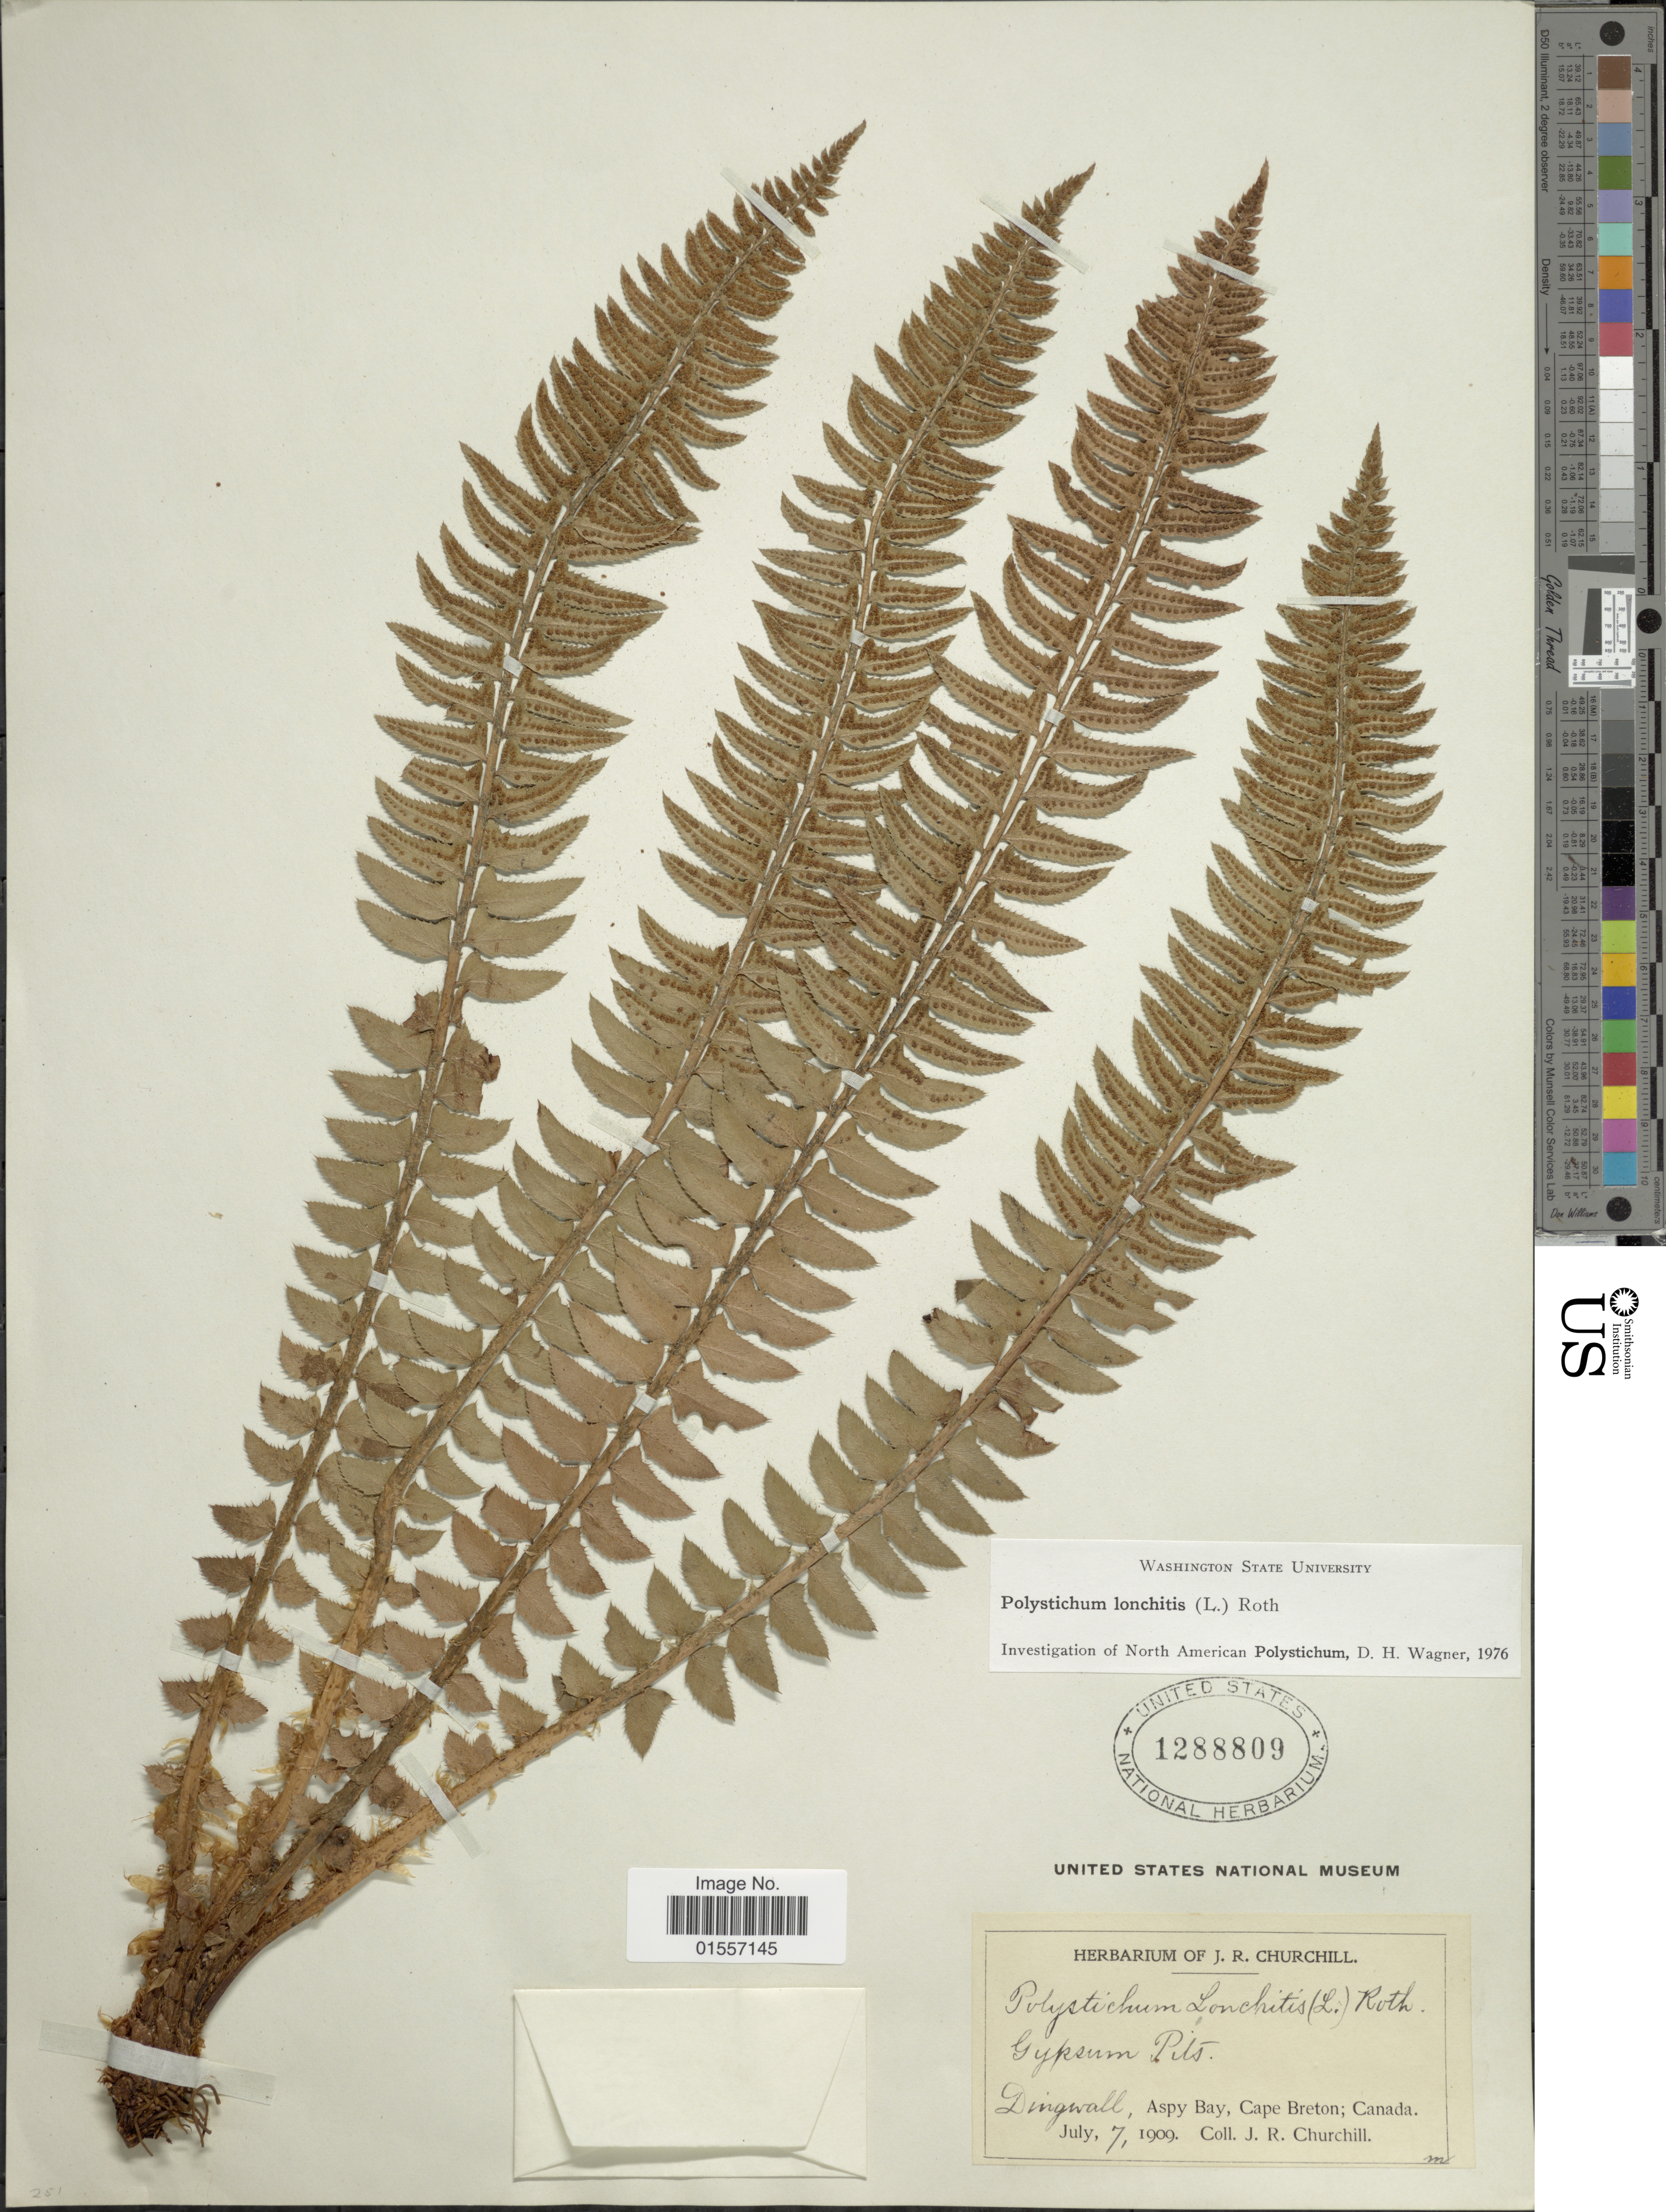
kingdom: Plantae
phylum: Tracheophyta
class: Polypodiopsida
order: Polypodiales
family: Dryopteridaceae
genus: Polystichum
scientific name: Polystichum lonchitis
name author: (Roth) L.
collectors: J. Churchill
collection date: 1909-07-07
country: Canada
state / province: Nova Scotia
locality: Gypsum Pits, Dingwall, Aspy Bay, Cape Breton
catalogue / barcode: US 1288809